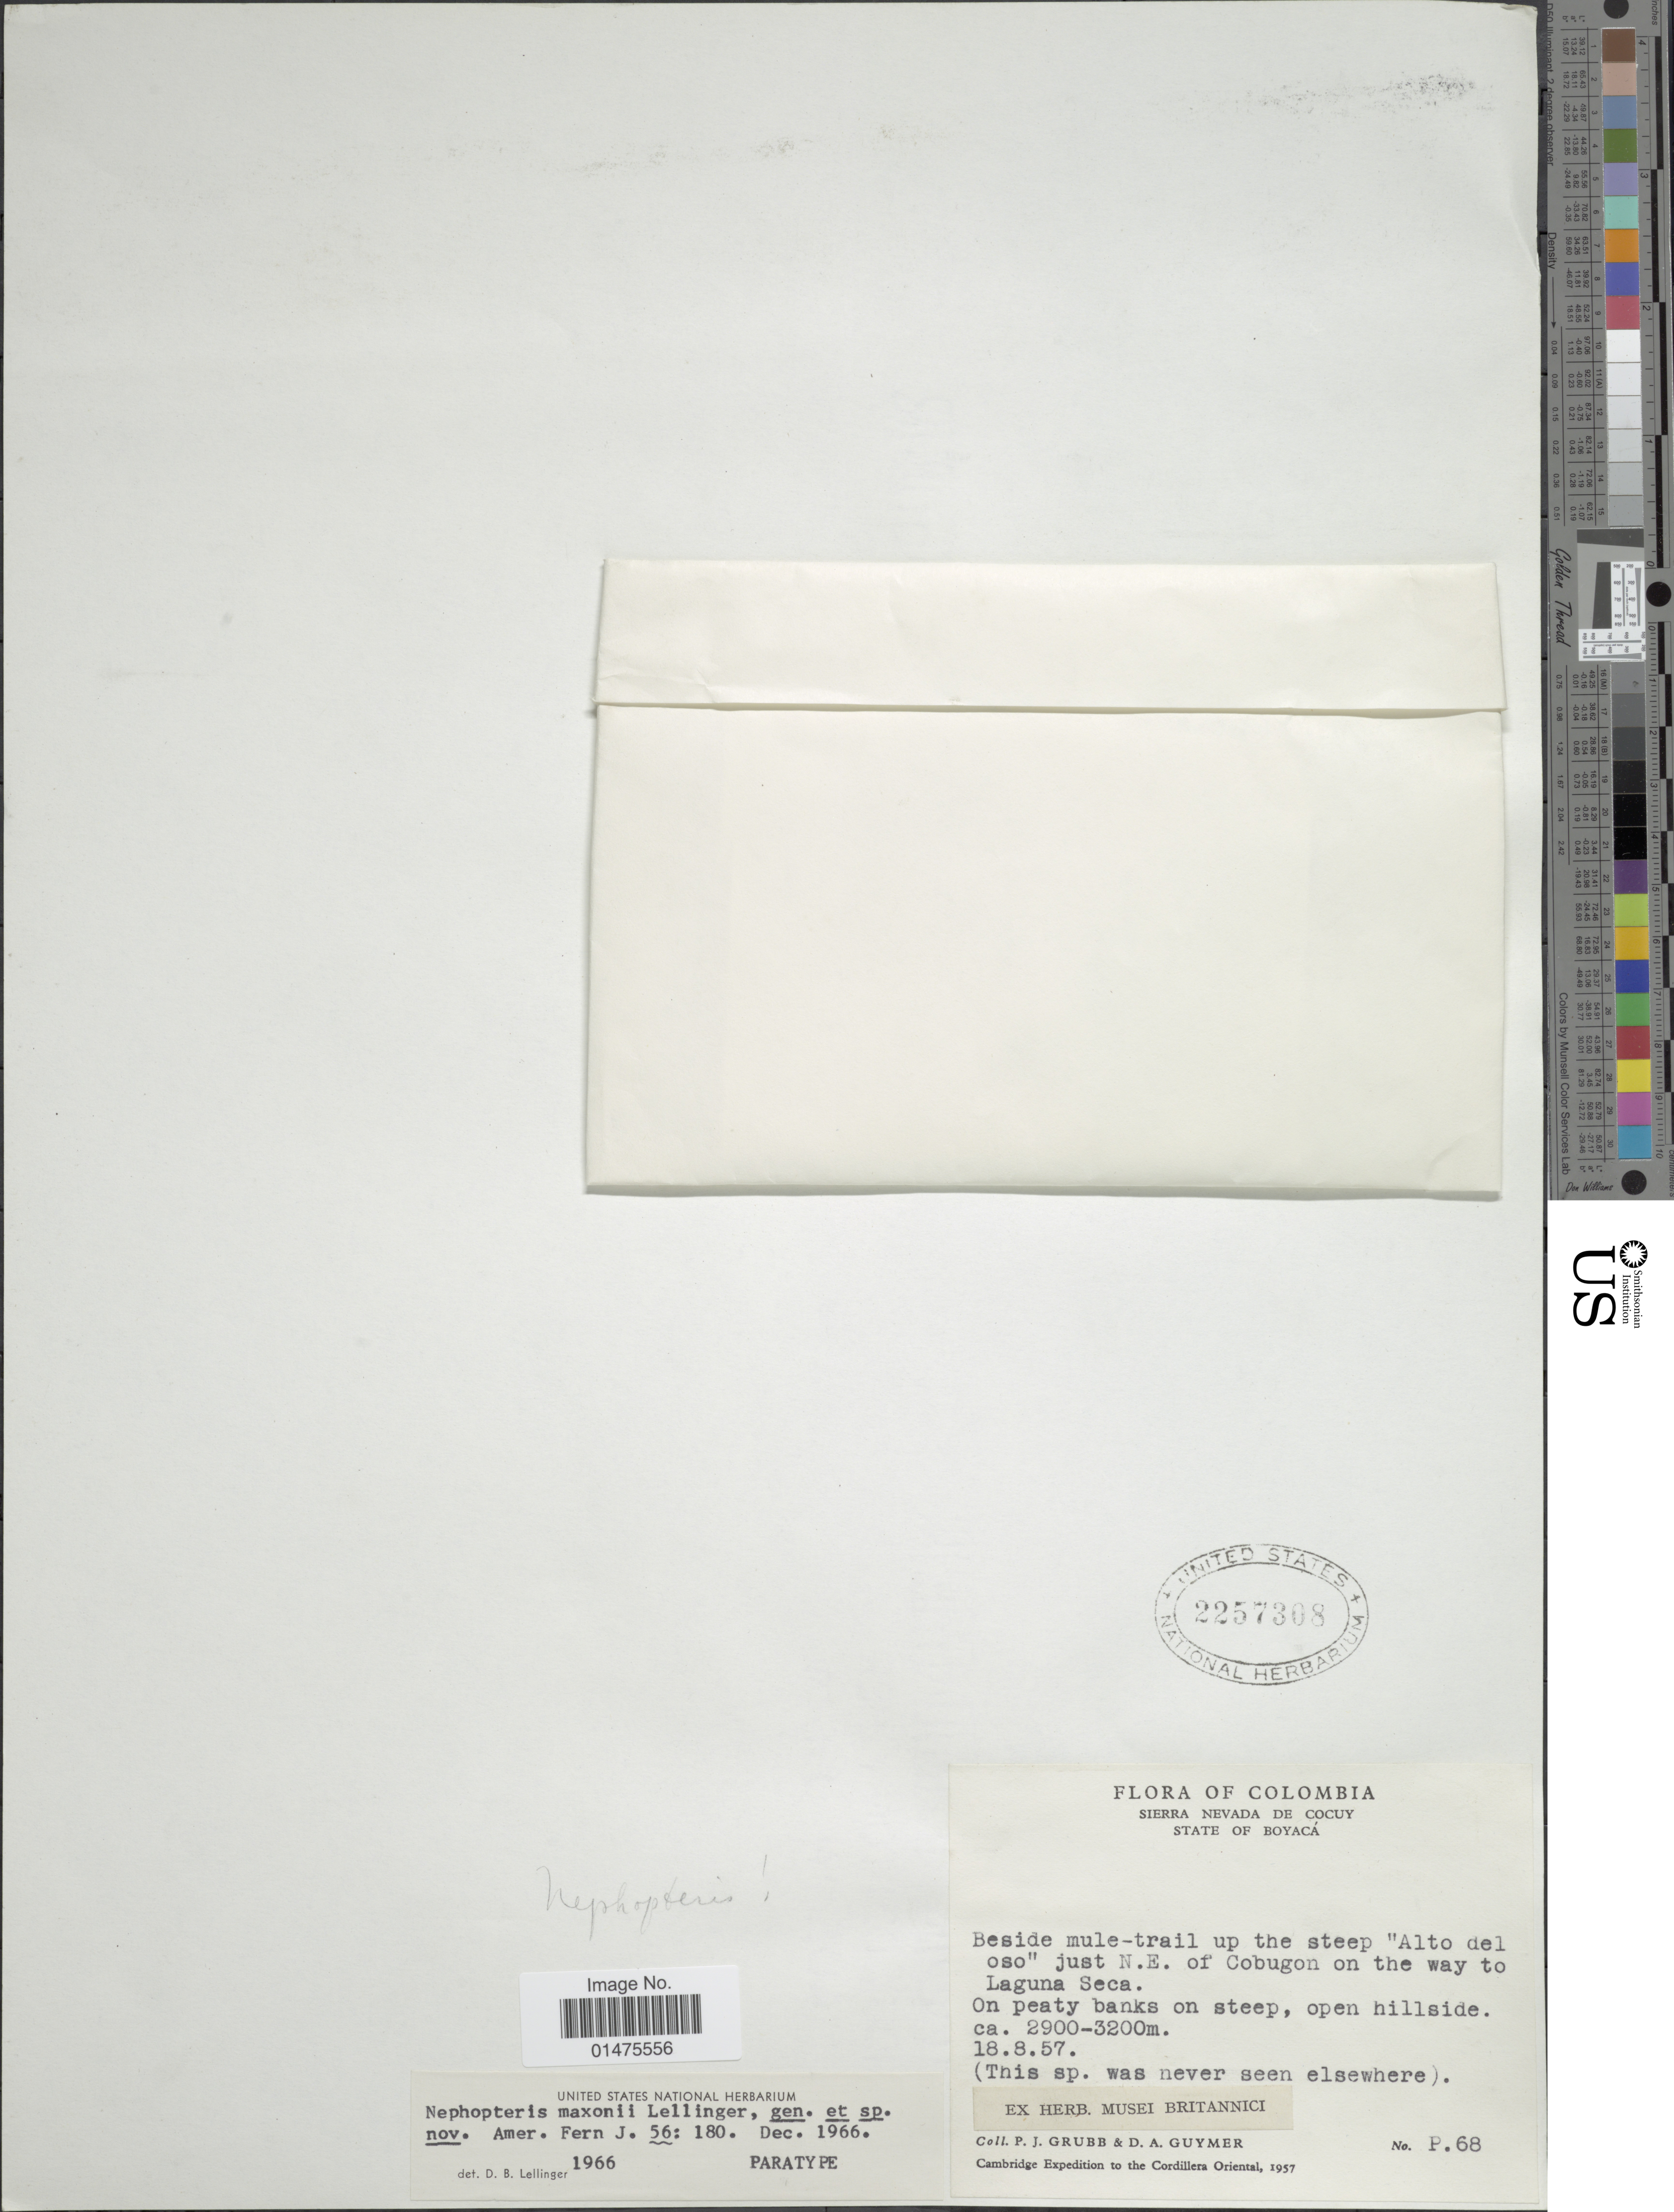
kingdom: Plantae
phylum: Tracheophyta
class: Polypodiopsida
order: Polypodiales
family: Pteridaceae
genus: Nephopteris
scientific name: Nephopteris maxonii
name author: Lellinger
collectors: P. J. Grubb & D. Guymer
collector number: P.68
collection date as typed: Transcribed d/m/y: 18/8/57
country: Colombia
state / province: Boyacá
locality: Sierra Nevada de Cocuy, Beside mule-trail up the steep 'Alto del oso' just N.E. of Cobugon on the way to Laguna Seca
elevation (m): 2900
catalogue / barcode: US 2257308